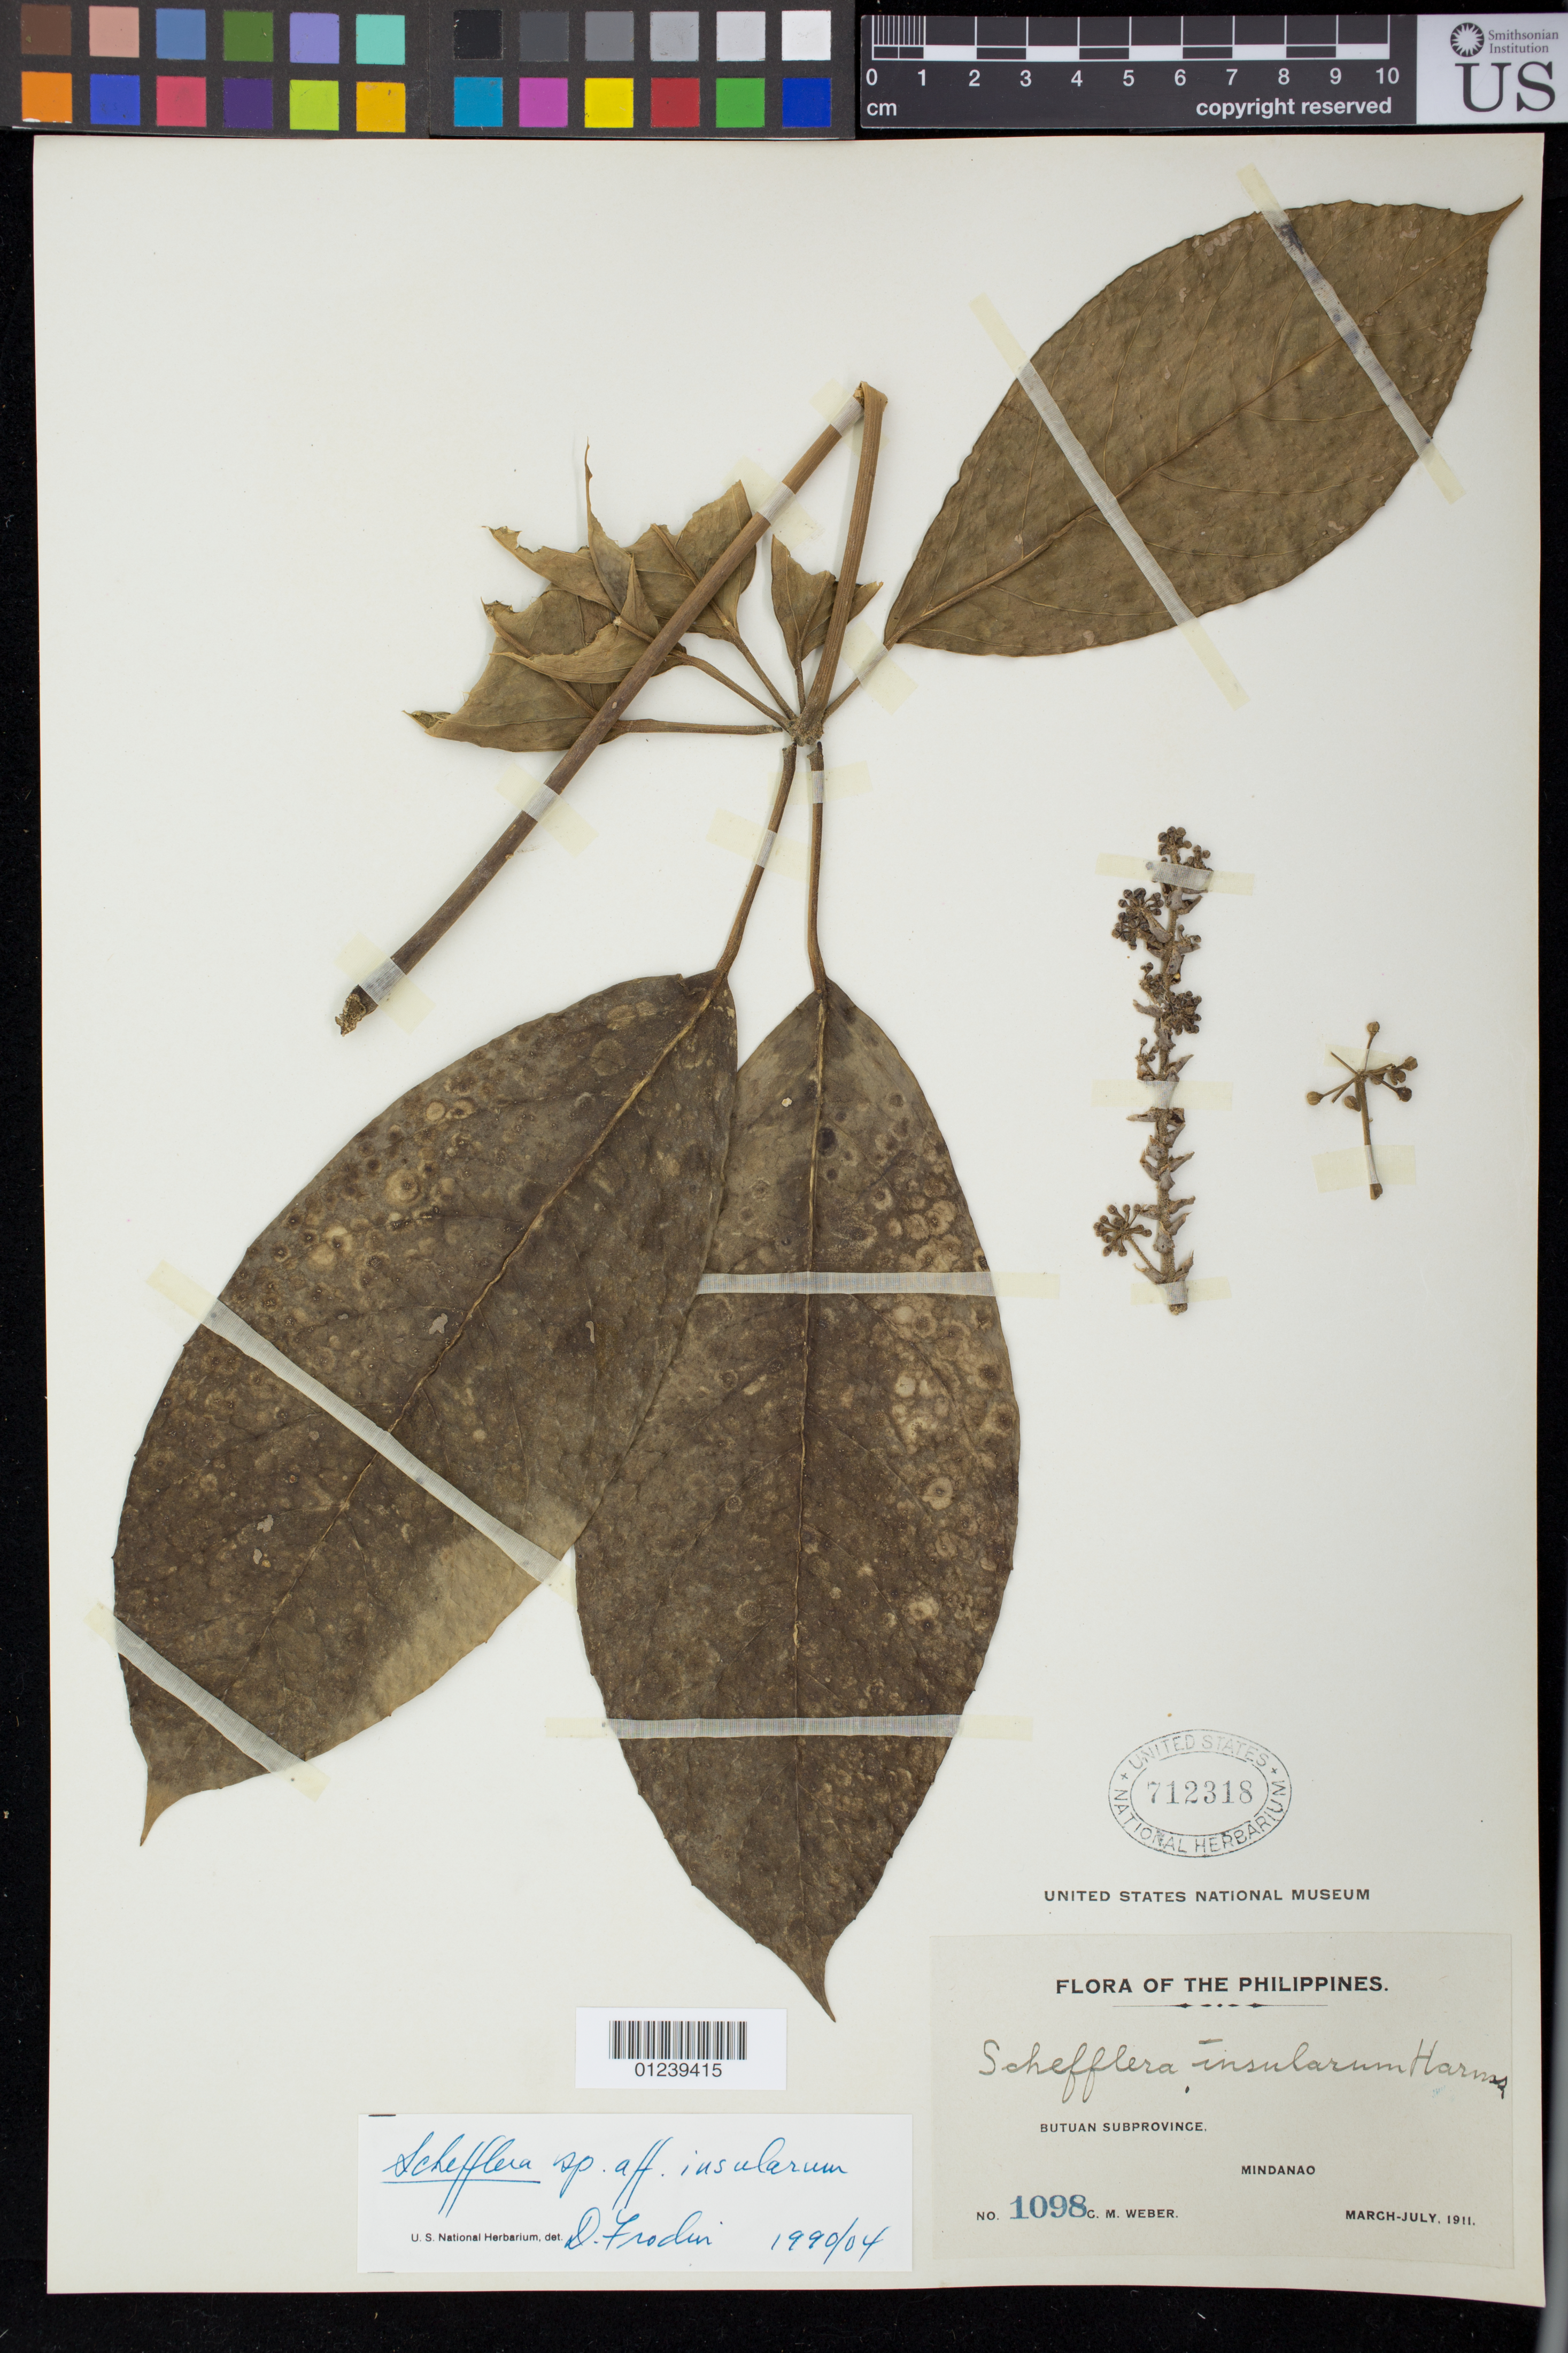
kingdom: Plantae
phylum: Tracheophyta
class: Magnoliopsida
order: Apiales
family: Araliaceae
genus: Schefflera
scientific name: Schefflera insularum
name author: (Seem.) Harms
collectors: C. M. Weber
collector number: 1098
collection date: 1911-03/1911-07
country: Philippines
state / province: Caraga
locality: Butuan Subprovince.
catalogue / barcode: US 712318